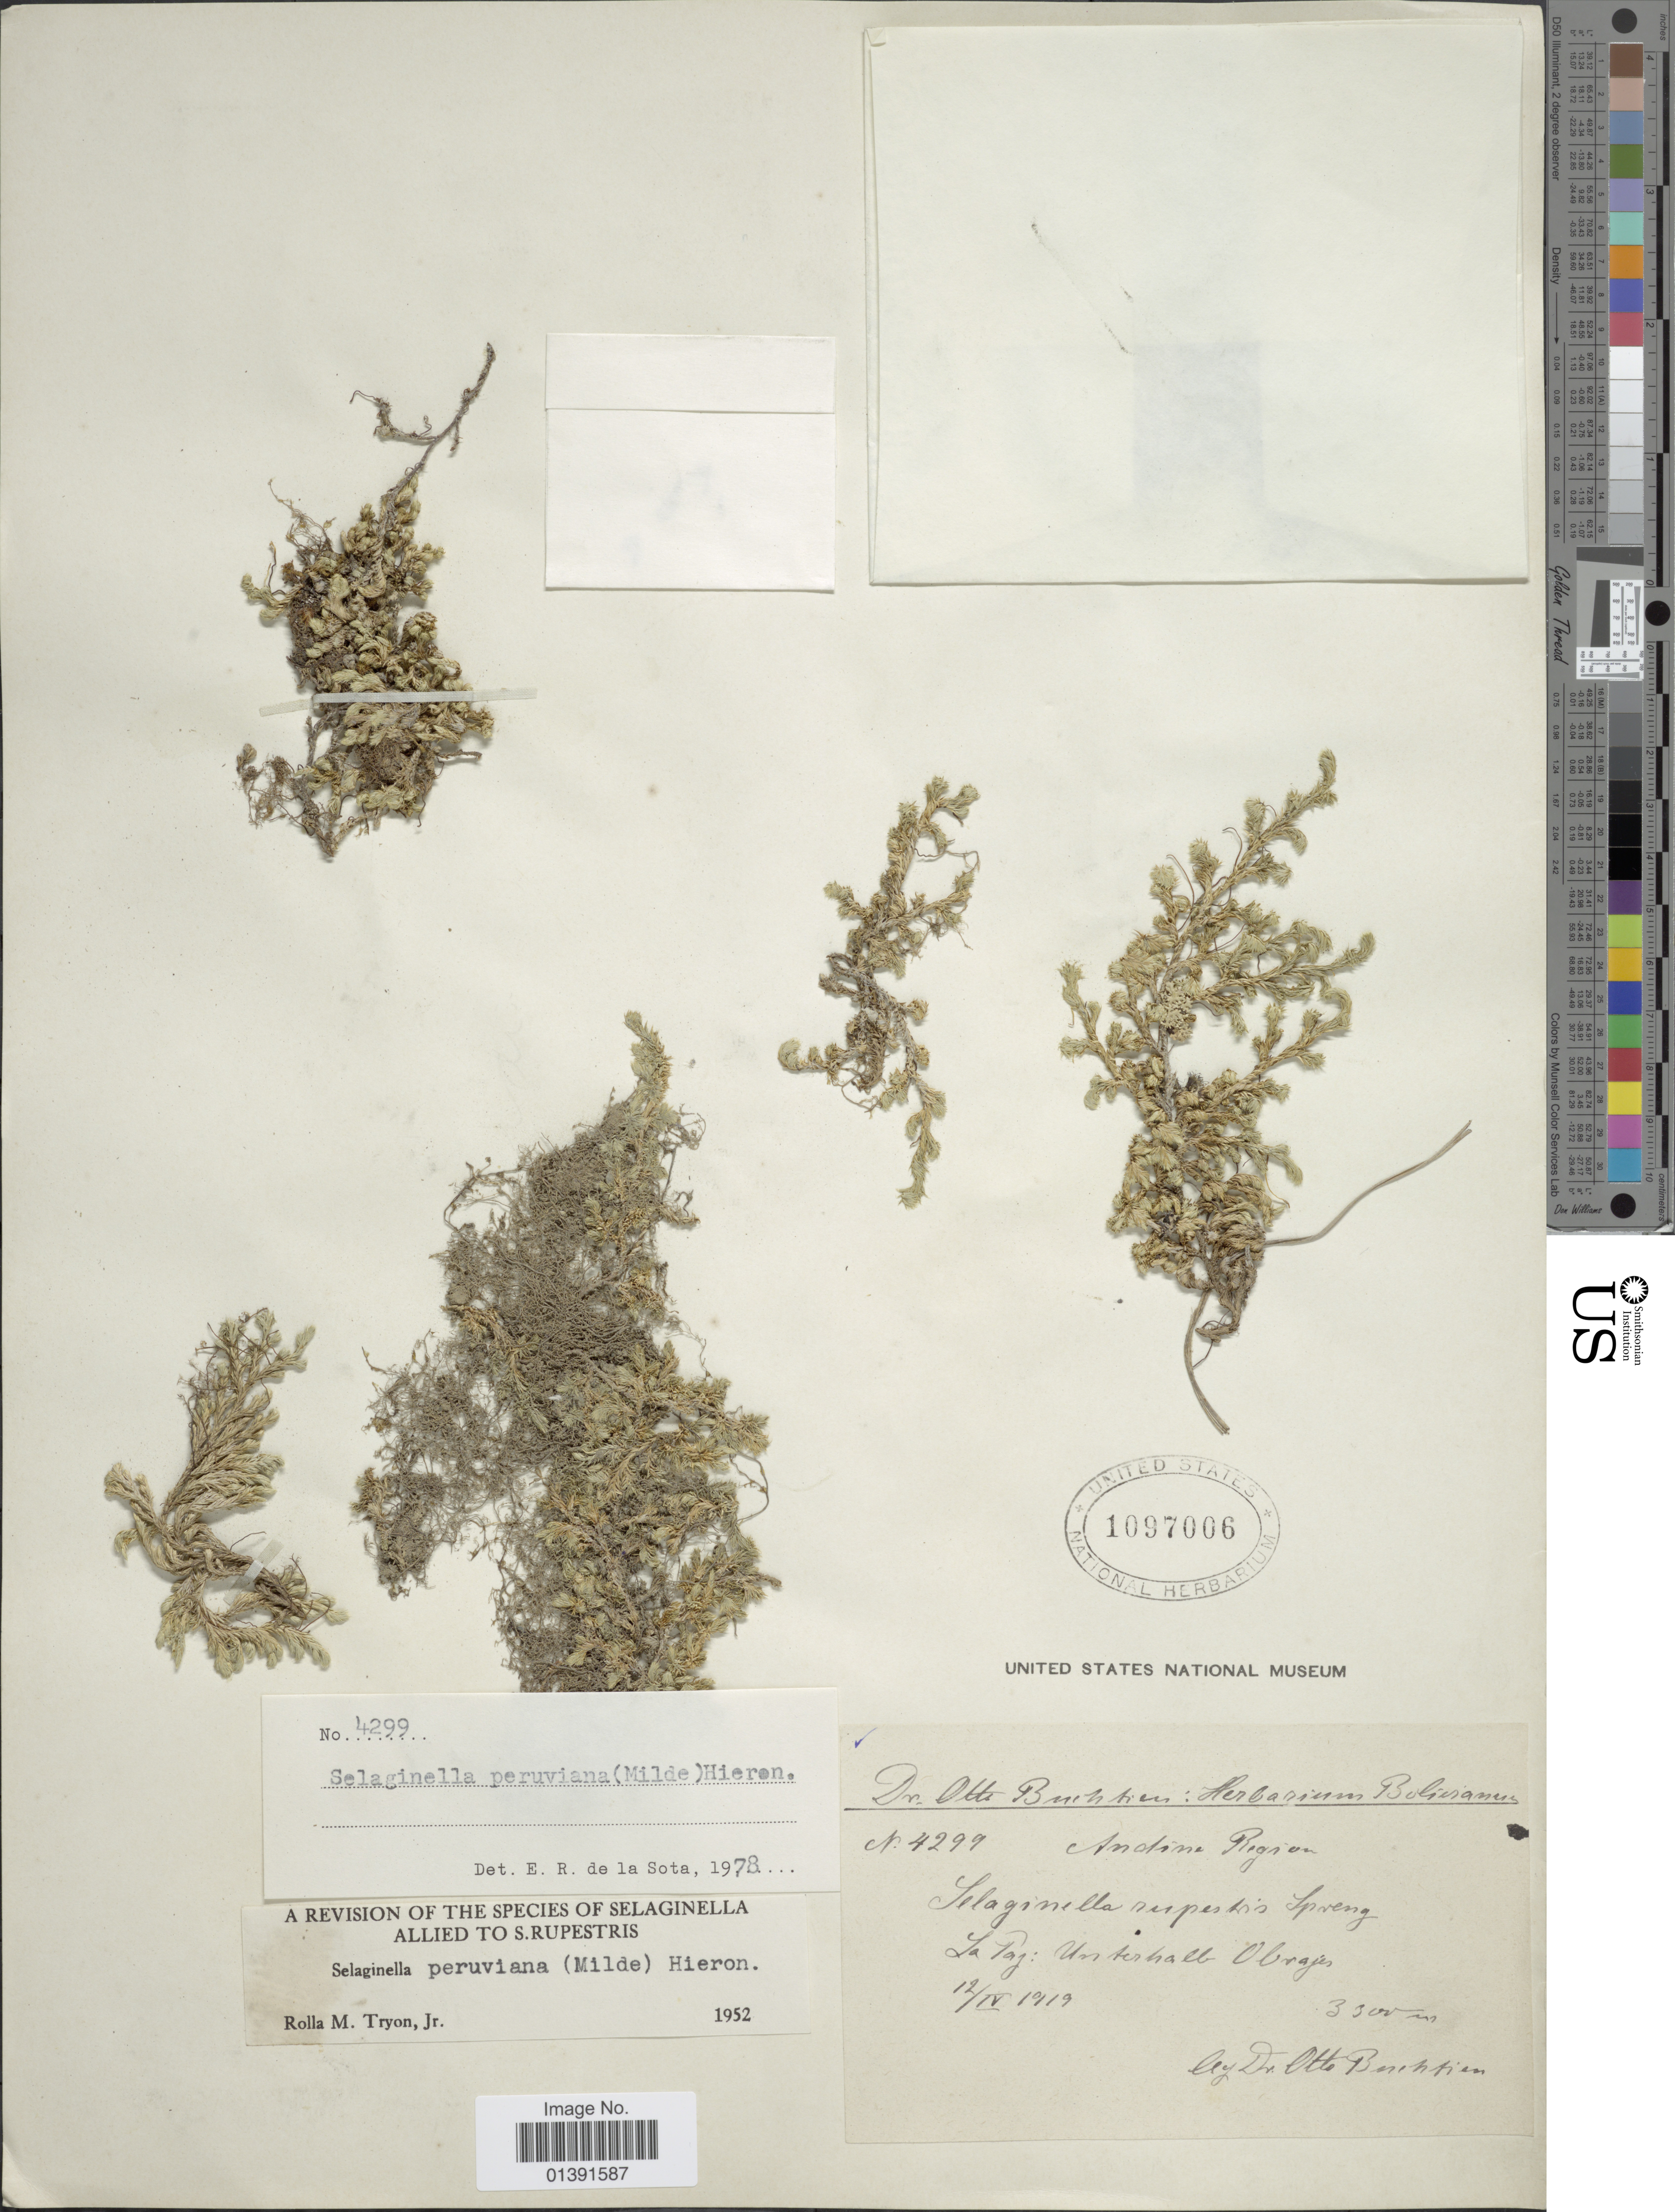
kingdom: Plantae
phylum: Tracheophyta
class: Lycopodiopsida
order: Selaginellales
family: Selaginellaceae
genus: Selaginella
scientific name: Selaginella peruviana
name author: (Milde) Hieron.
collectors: O. Buchtien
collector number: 4299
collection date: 1919-04-12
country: Bolivia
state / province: La Paz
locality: Unterhalb Obrajes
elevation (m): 3300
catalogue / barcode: US 1097006